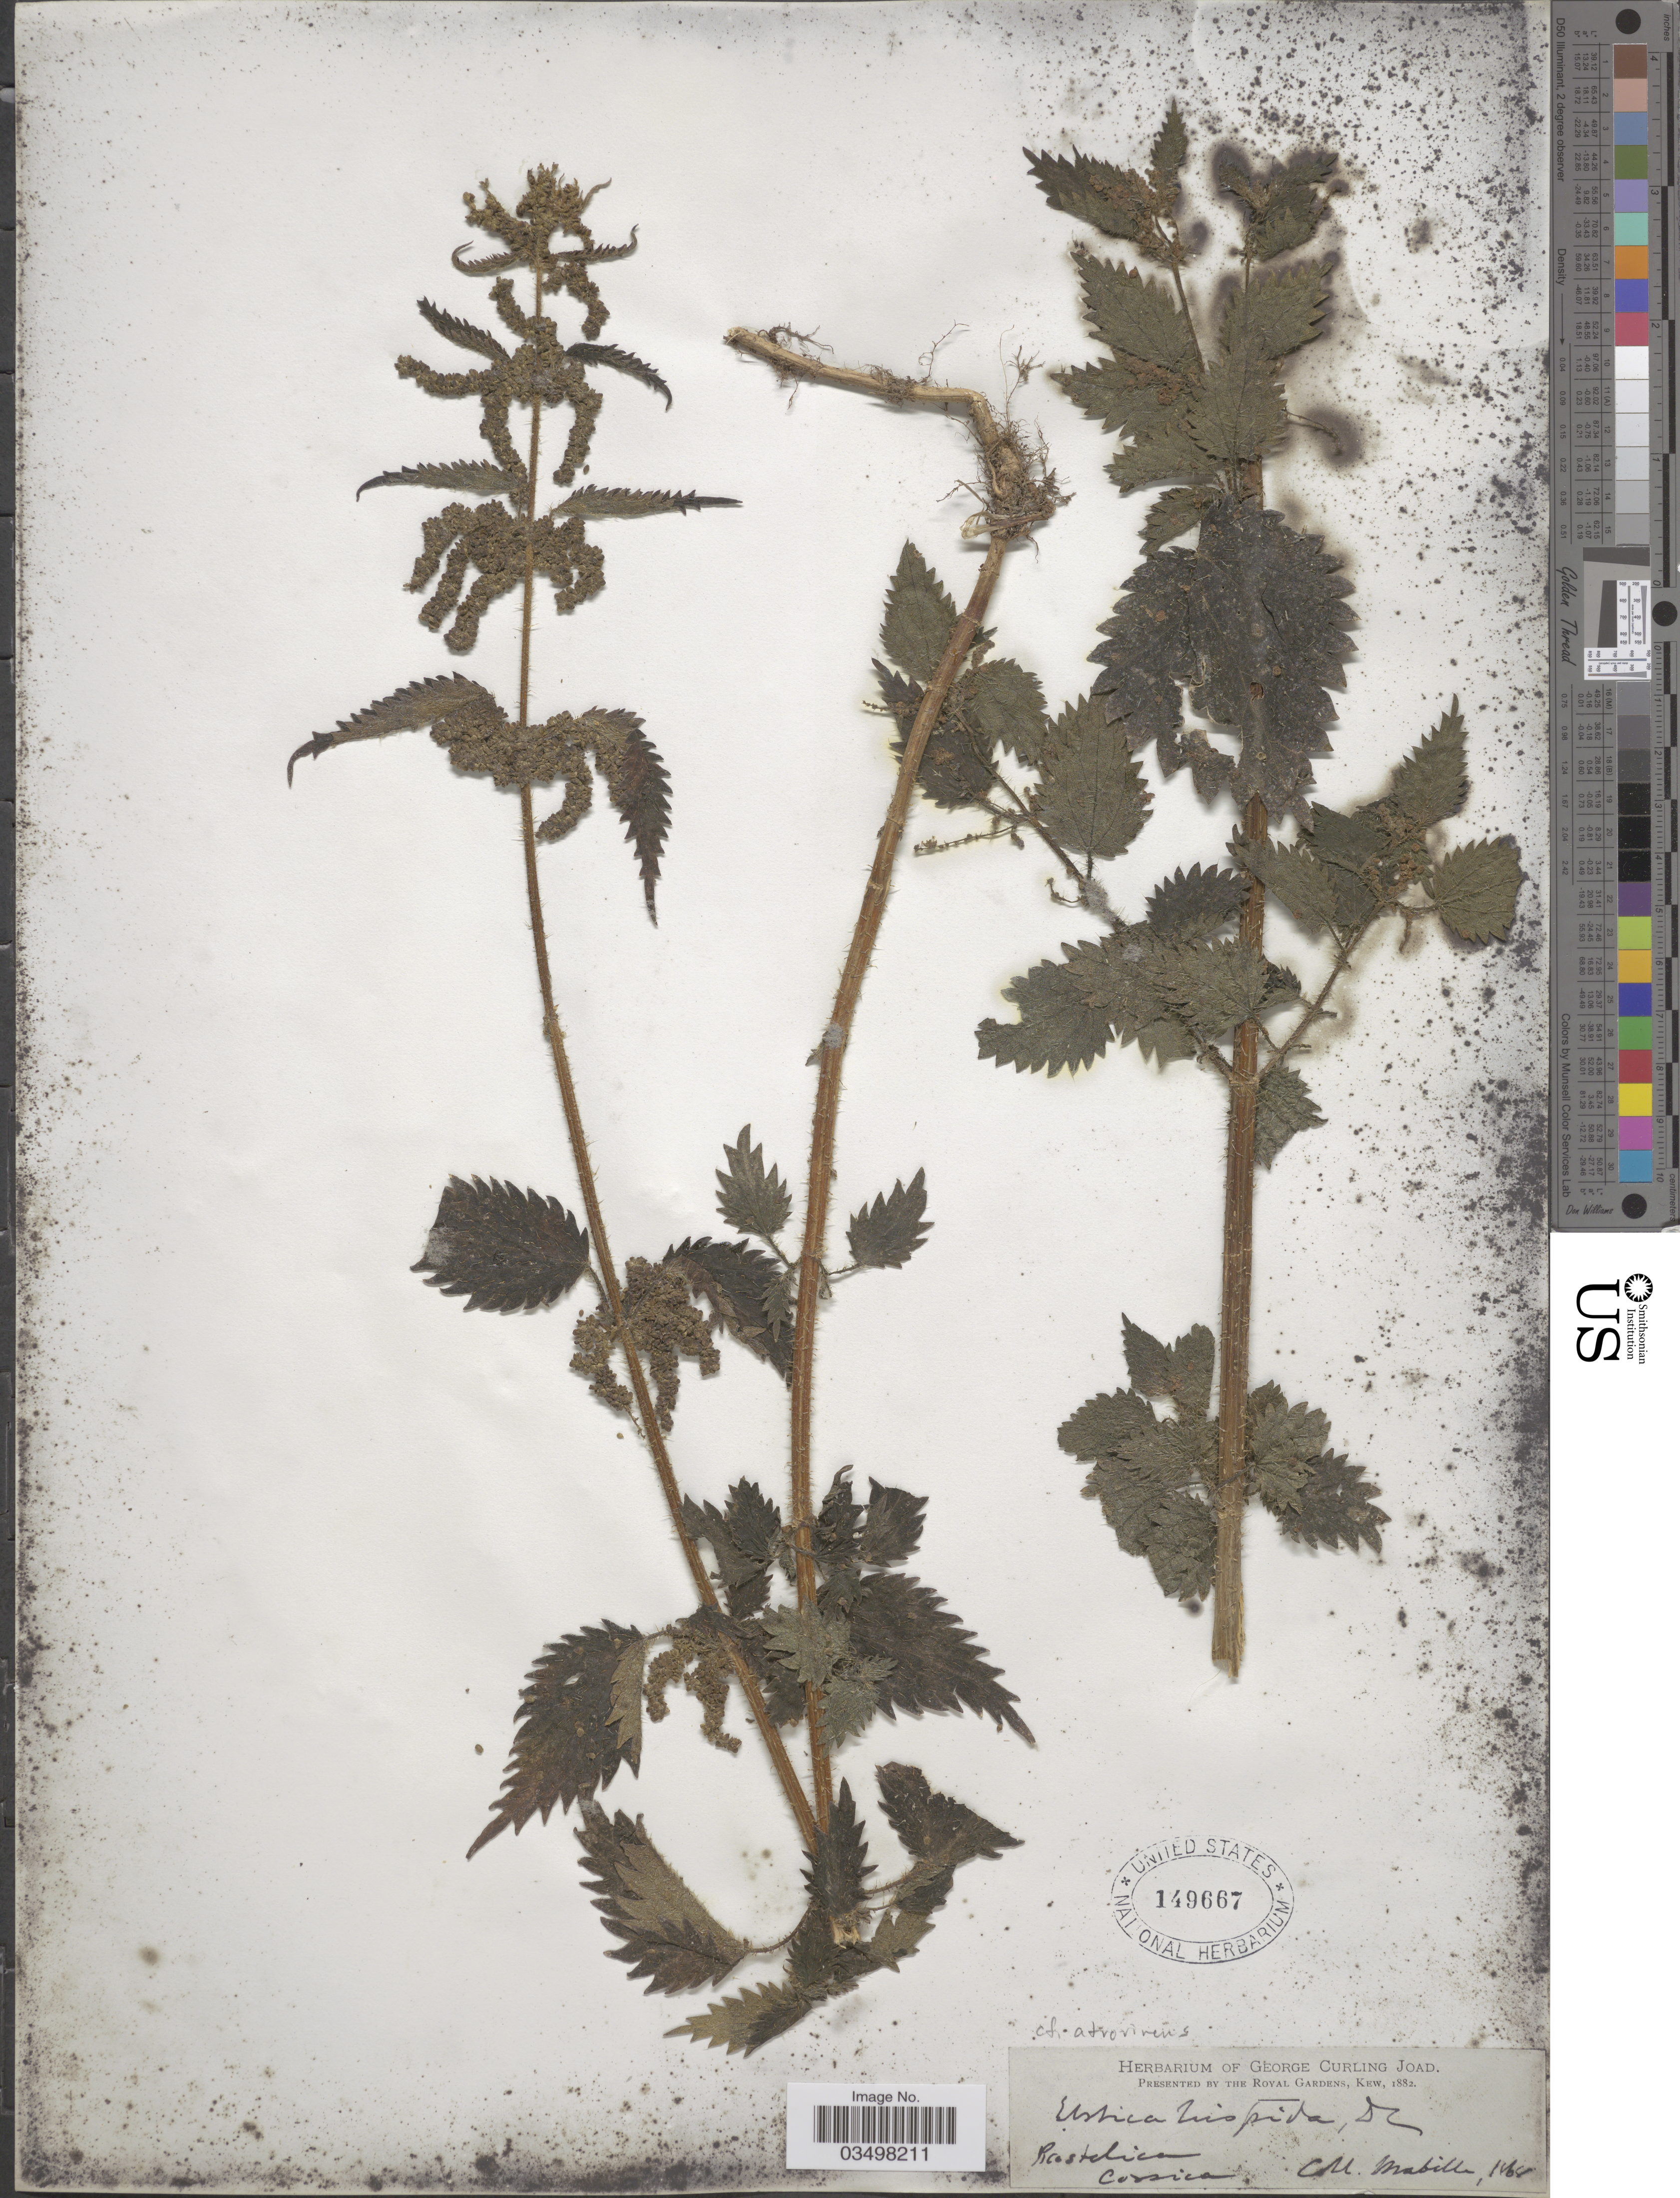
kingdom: Plantae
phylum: Tracheophyta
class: Magnoliopsida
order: Rosales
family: Urticaceae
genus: Urtica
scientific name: Urtica hispida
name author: DC.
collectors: Mabille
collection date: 1868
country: France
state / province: Corsica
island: Corse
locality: Rastelica, Corsica.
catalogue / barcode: US 149667